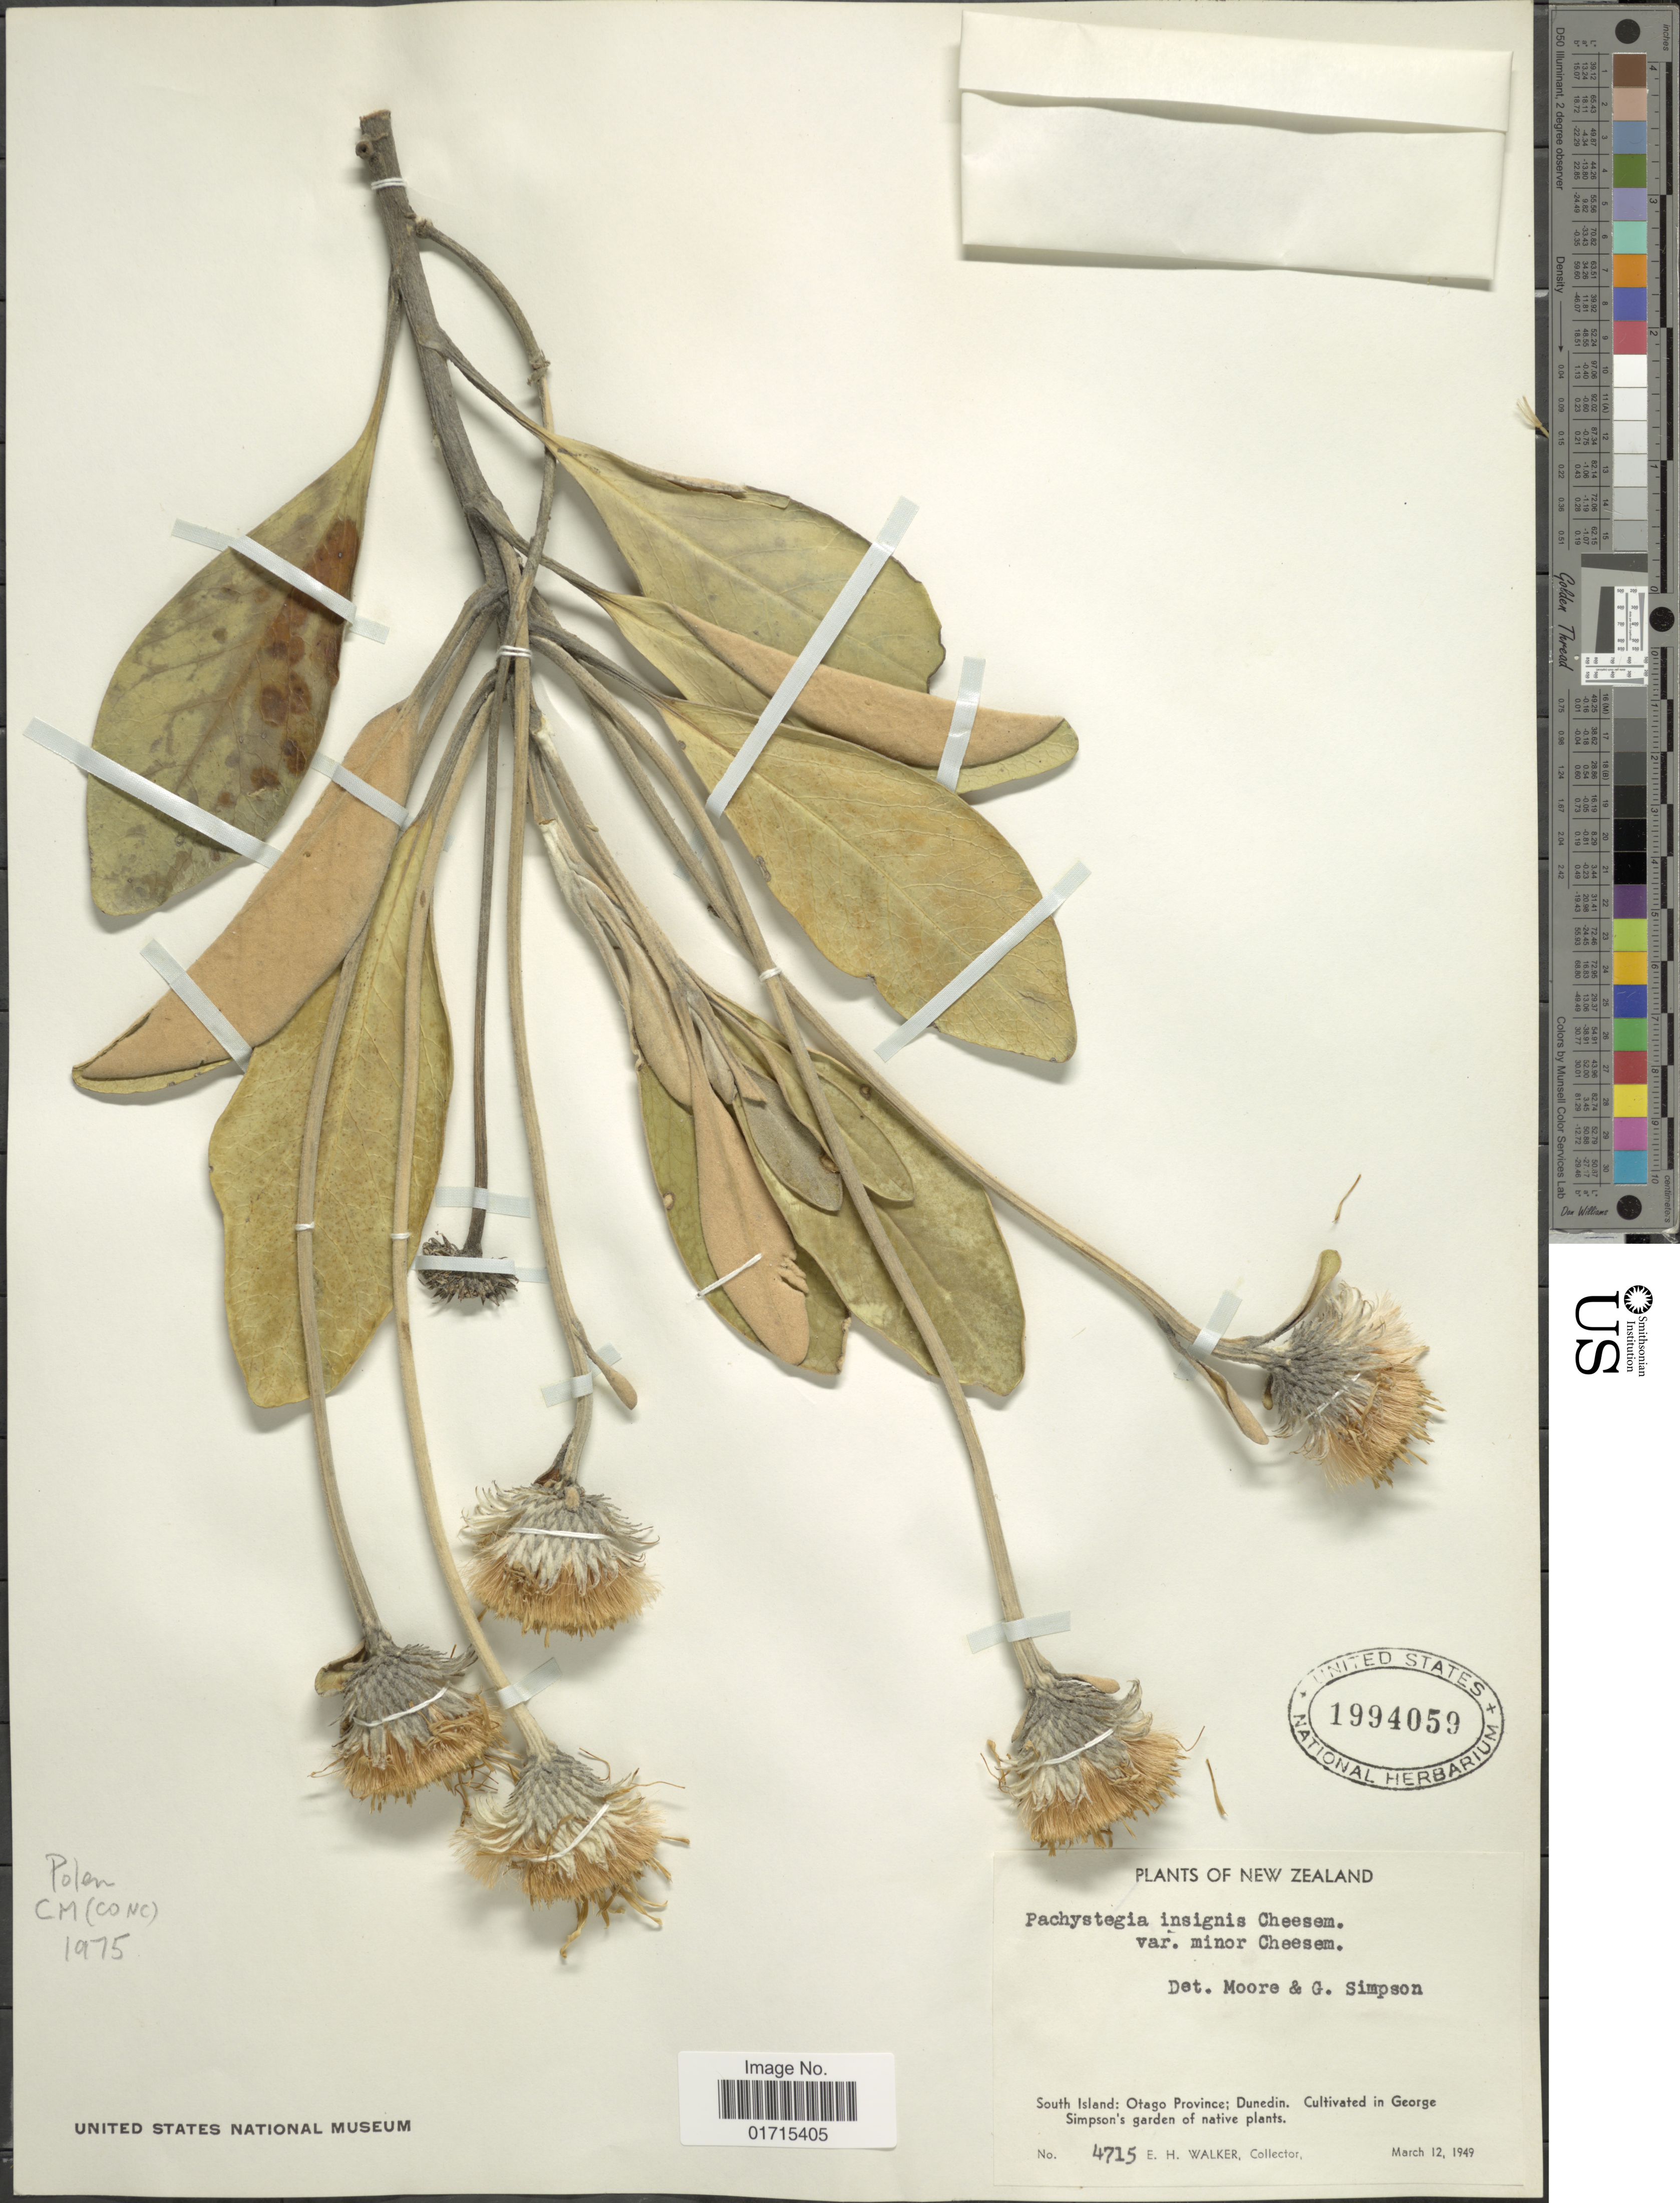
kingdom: Plantae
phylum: Tracheophyta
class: Magnoliopsida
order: Asterales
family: Asteraceae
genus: Pachystegia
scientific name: Pachystegia insigne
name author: Cheeseman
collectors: E. H. Walker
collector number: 4715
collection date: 1949-03-12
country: New Zealand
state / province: Otago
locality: New Zealand. South Island: Otago Province; Dunedin. in George Simpson's garden of native plants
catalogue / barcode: US 1994059